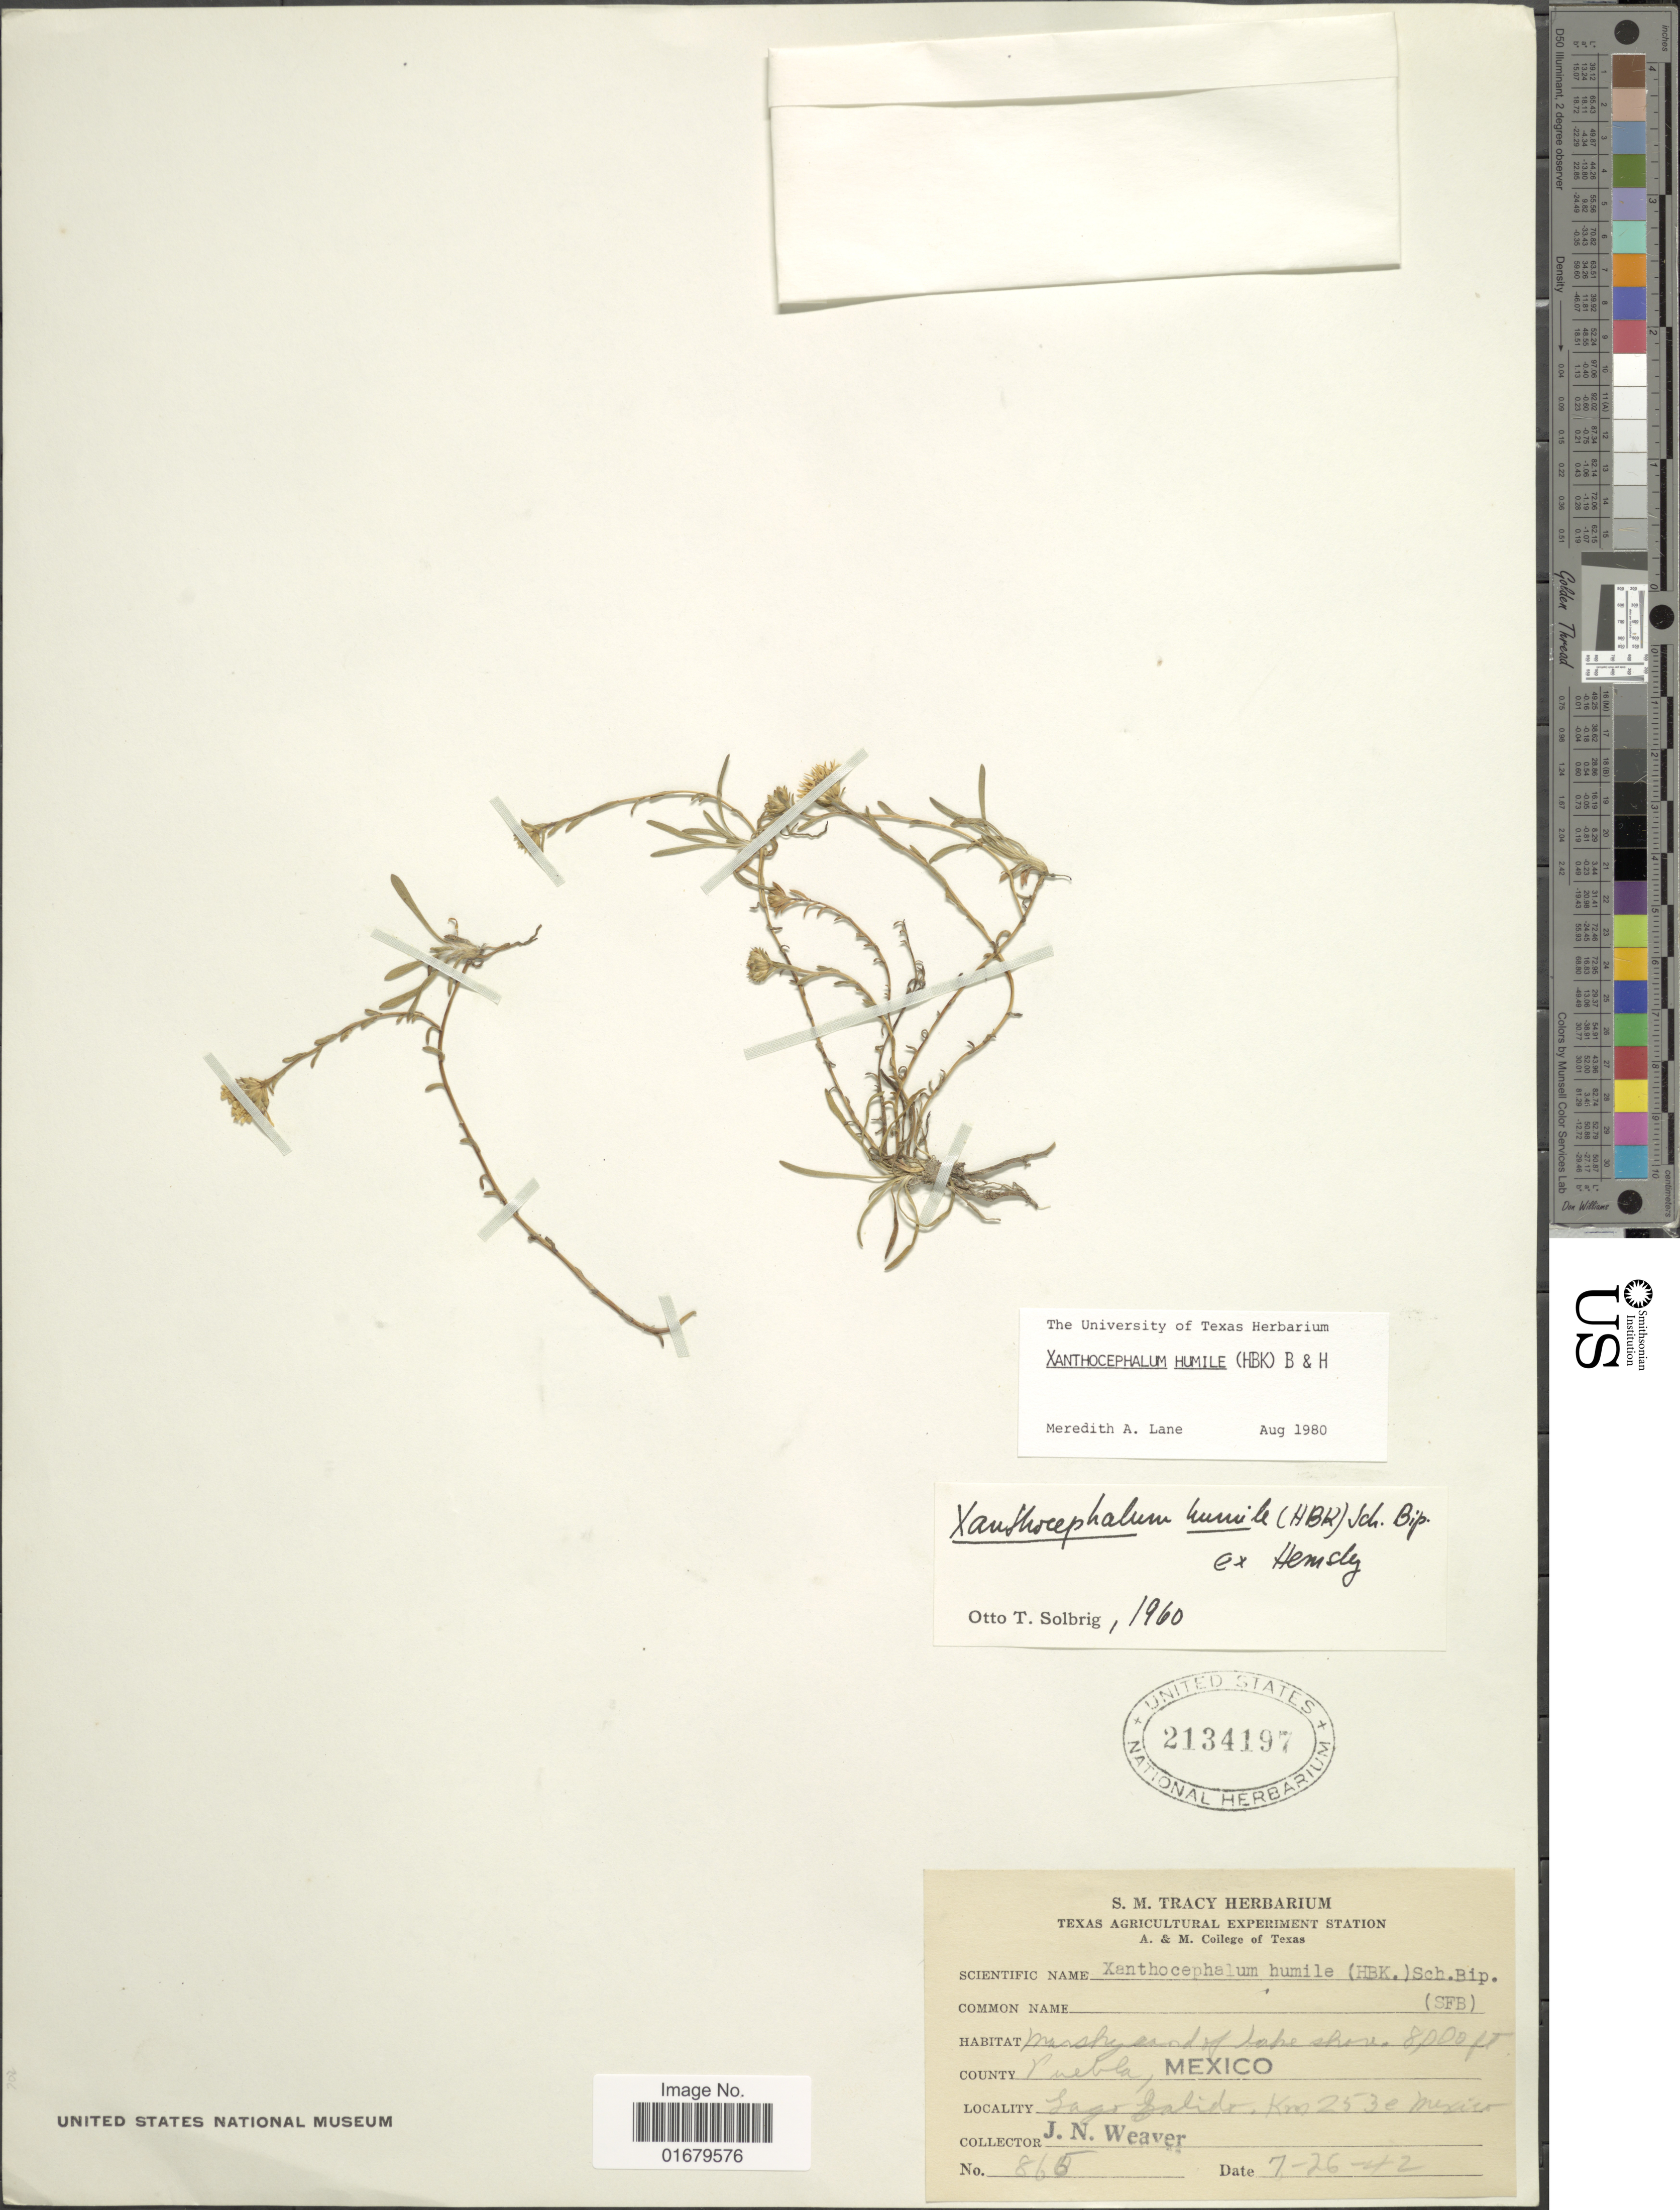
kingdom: Plantae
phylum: Tracheophyta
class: Magnoliopsida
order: Asterales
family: Asteraceae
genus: Xanthocephalum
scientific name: Xanthocephalum humile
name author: (Kunth) Benth. & Hook. f.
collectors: J. N. Weaver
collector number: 865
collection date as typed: Transcribed d/m/y: 26/7/42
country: Mexico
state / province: Puebla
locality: Lago Salido, Km 253 e mexico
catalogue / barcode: US 2134197